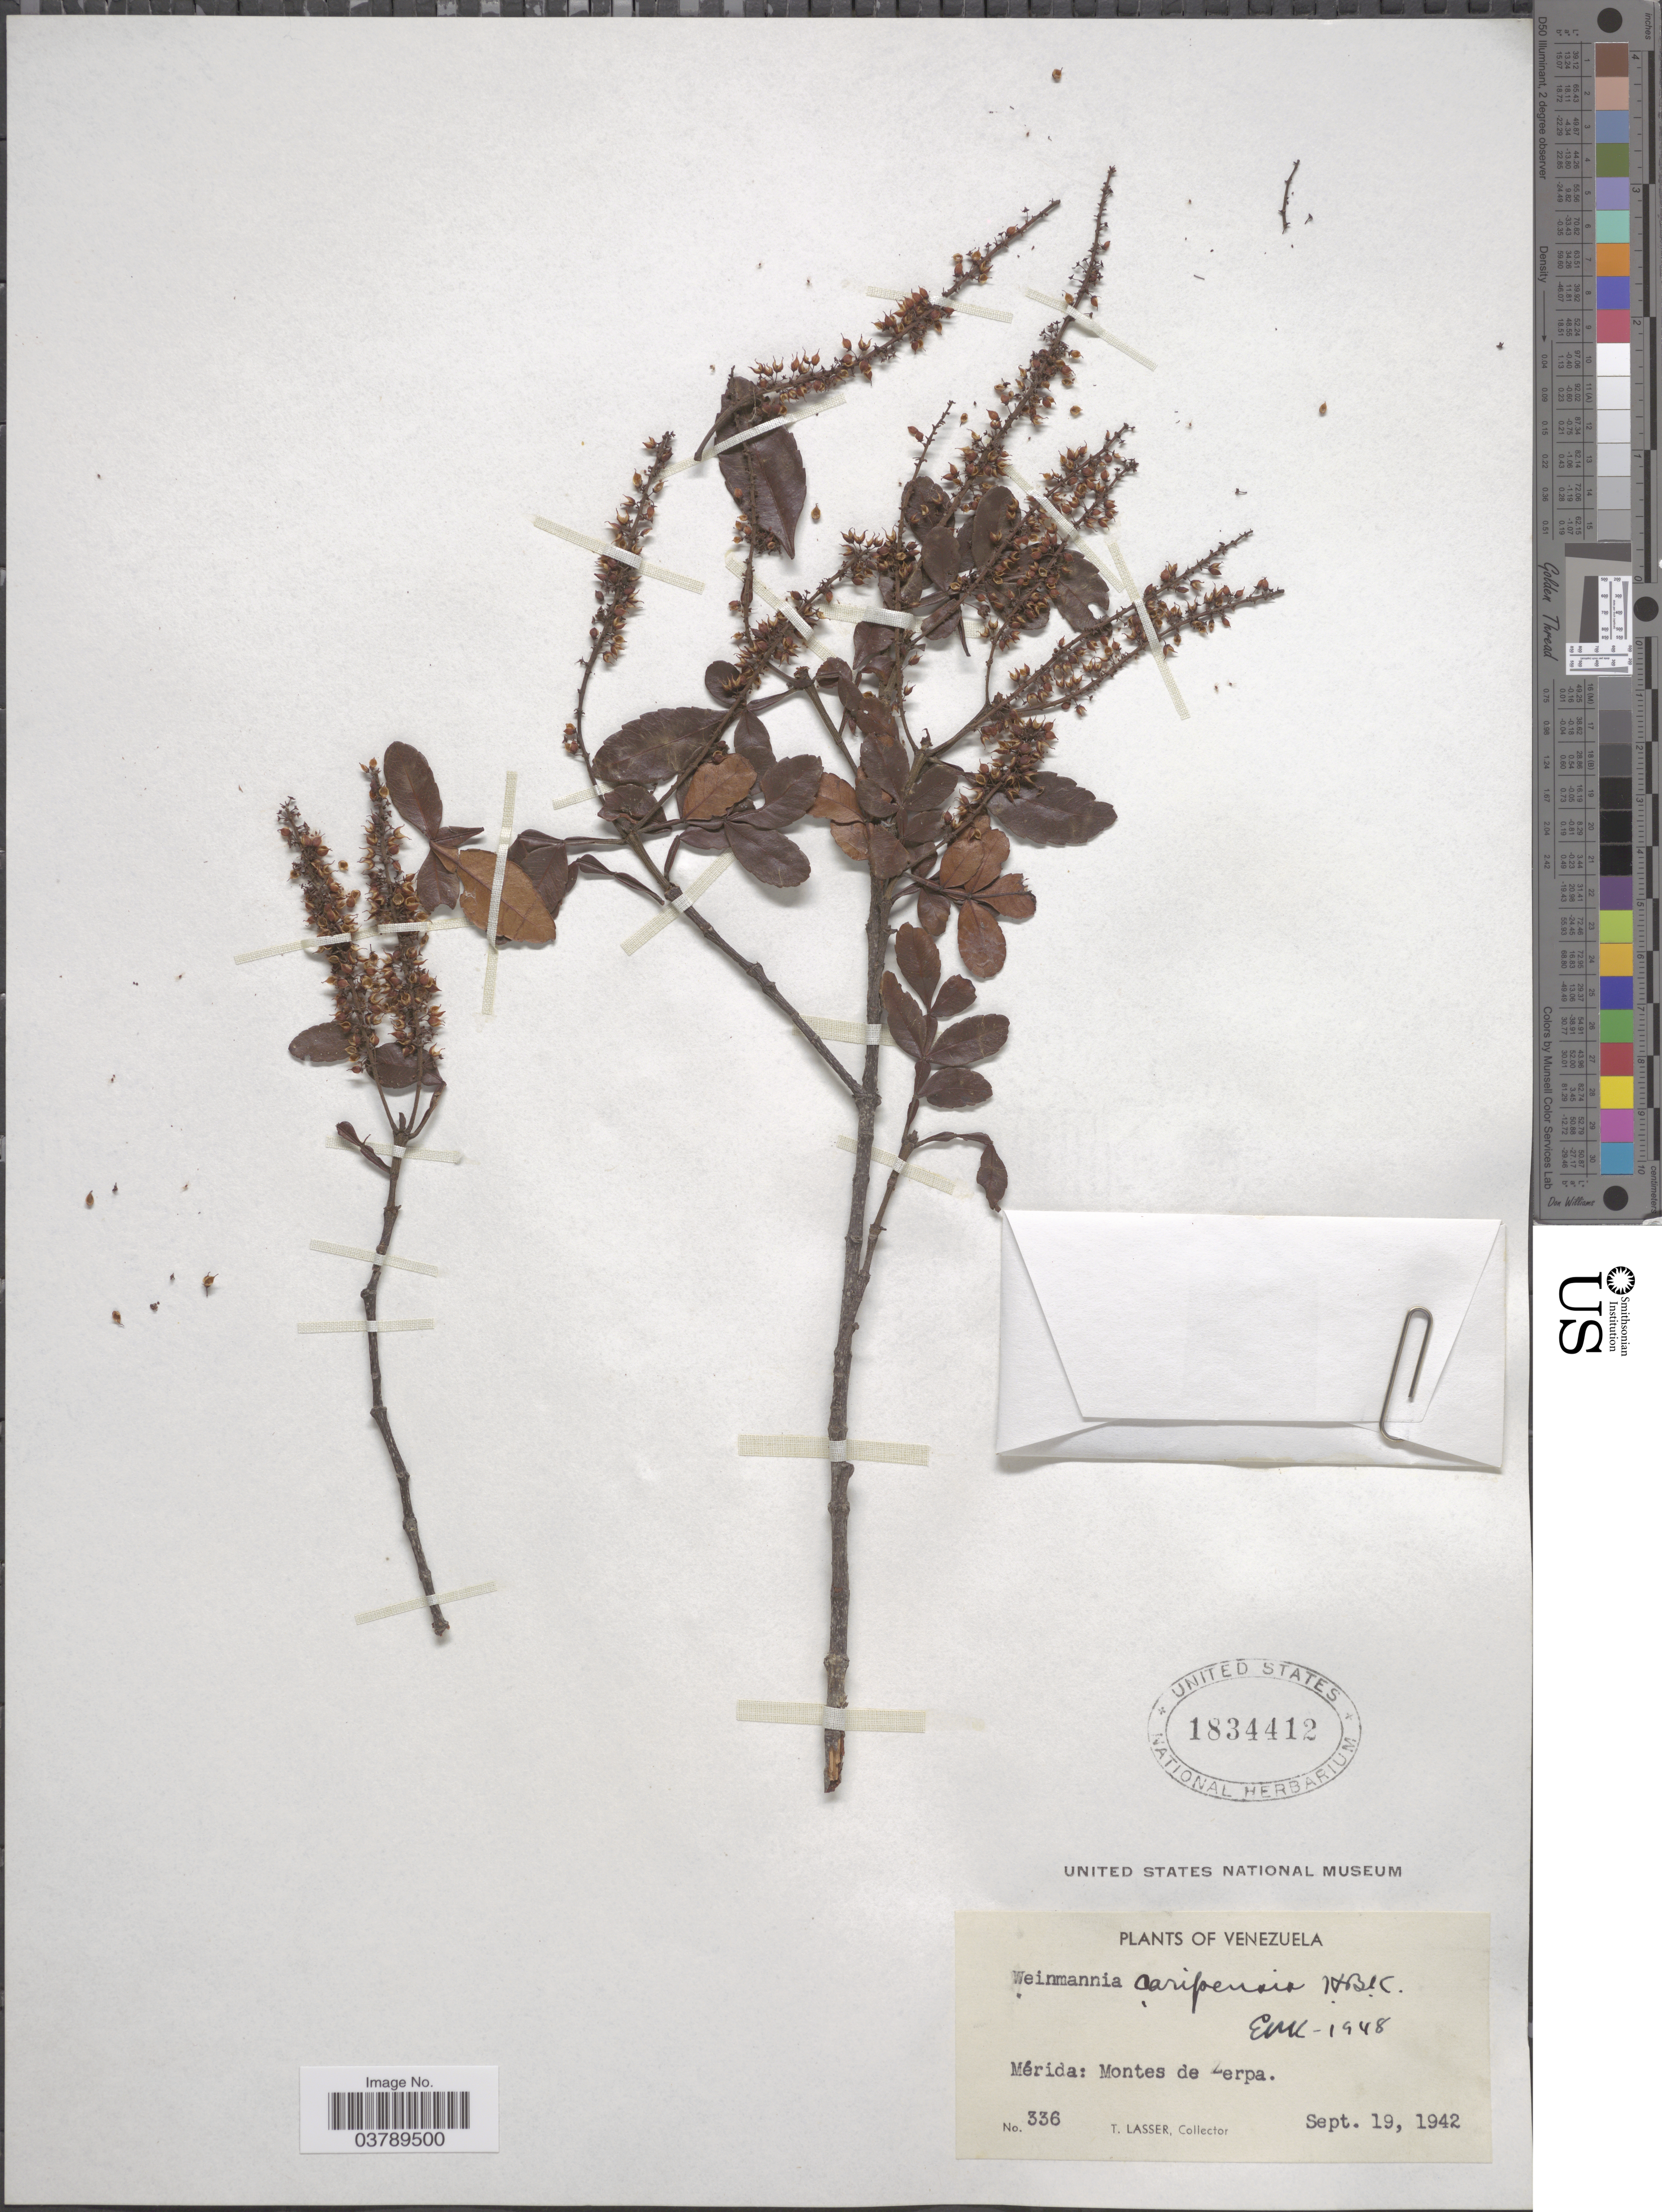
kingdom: Plantae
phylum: Tracheophyta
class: Magnoliopsida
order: Oxalidales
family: Cunoniaceae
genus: Weinmannia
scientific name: Weinmannia pinnata var. caripensis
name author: (Kunth) Cuatrec.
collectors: T. Lasser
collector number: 336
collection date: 1942-09-19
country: Venezuela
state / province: Merida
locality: Montes de Zerpa.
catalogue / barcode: US 1834412